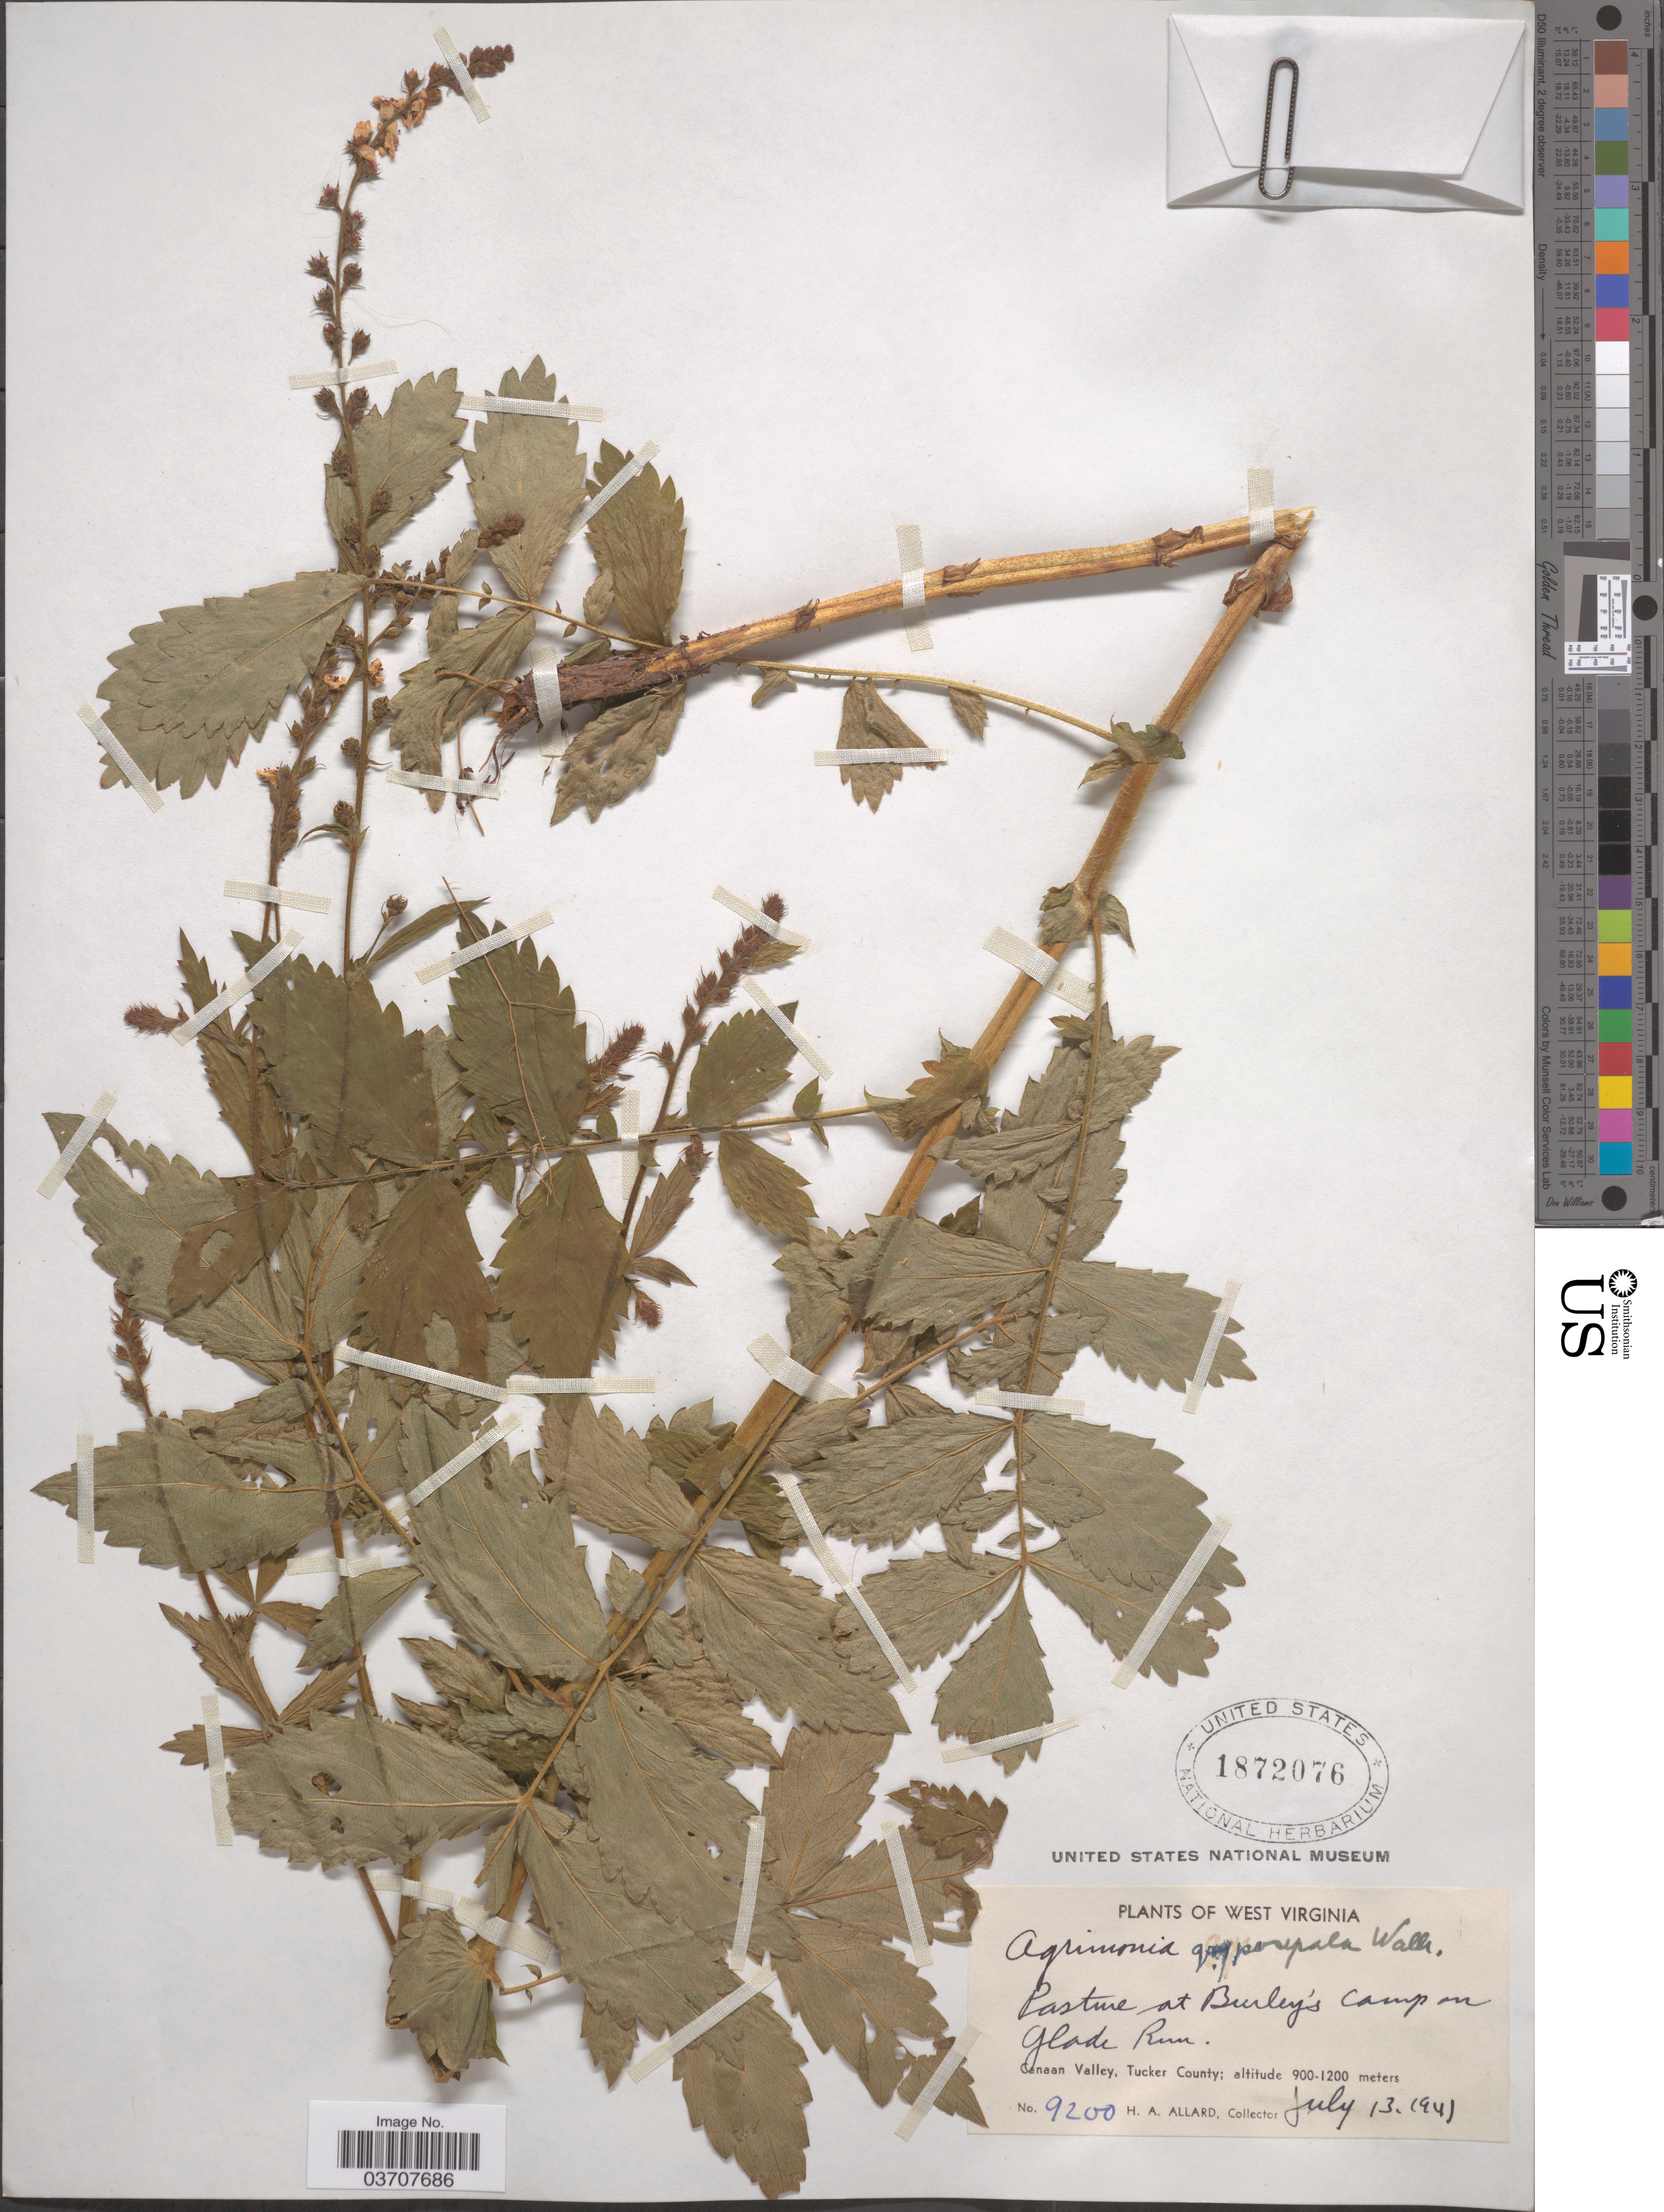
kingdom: Plantae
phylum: Tracheophyta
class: Magnoliopsida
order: Rosales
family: Rosaceae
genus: Agrimonia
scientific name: Agrimonia gryposepala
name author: Wallr.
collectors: H. A. Allard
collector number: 9200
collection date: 1941-07-13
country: United States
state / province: West Virginia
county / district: Tucker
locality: Pasture at Binley's Camp on Glade Run. Canaan Valley, Tucker County.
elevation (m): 900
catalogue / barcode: US 1872076